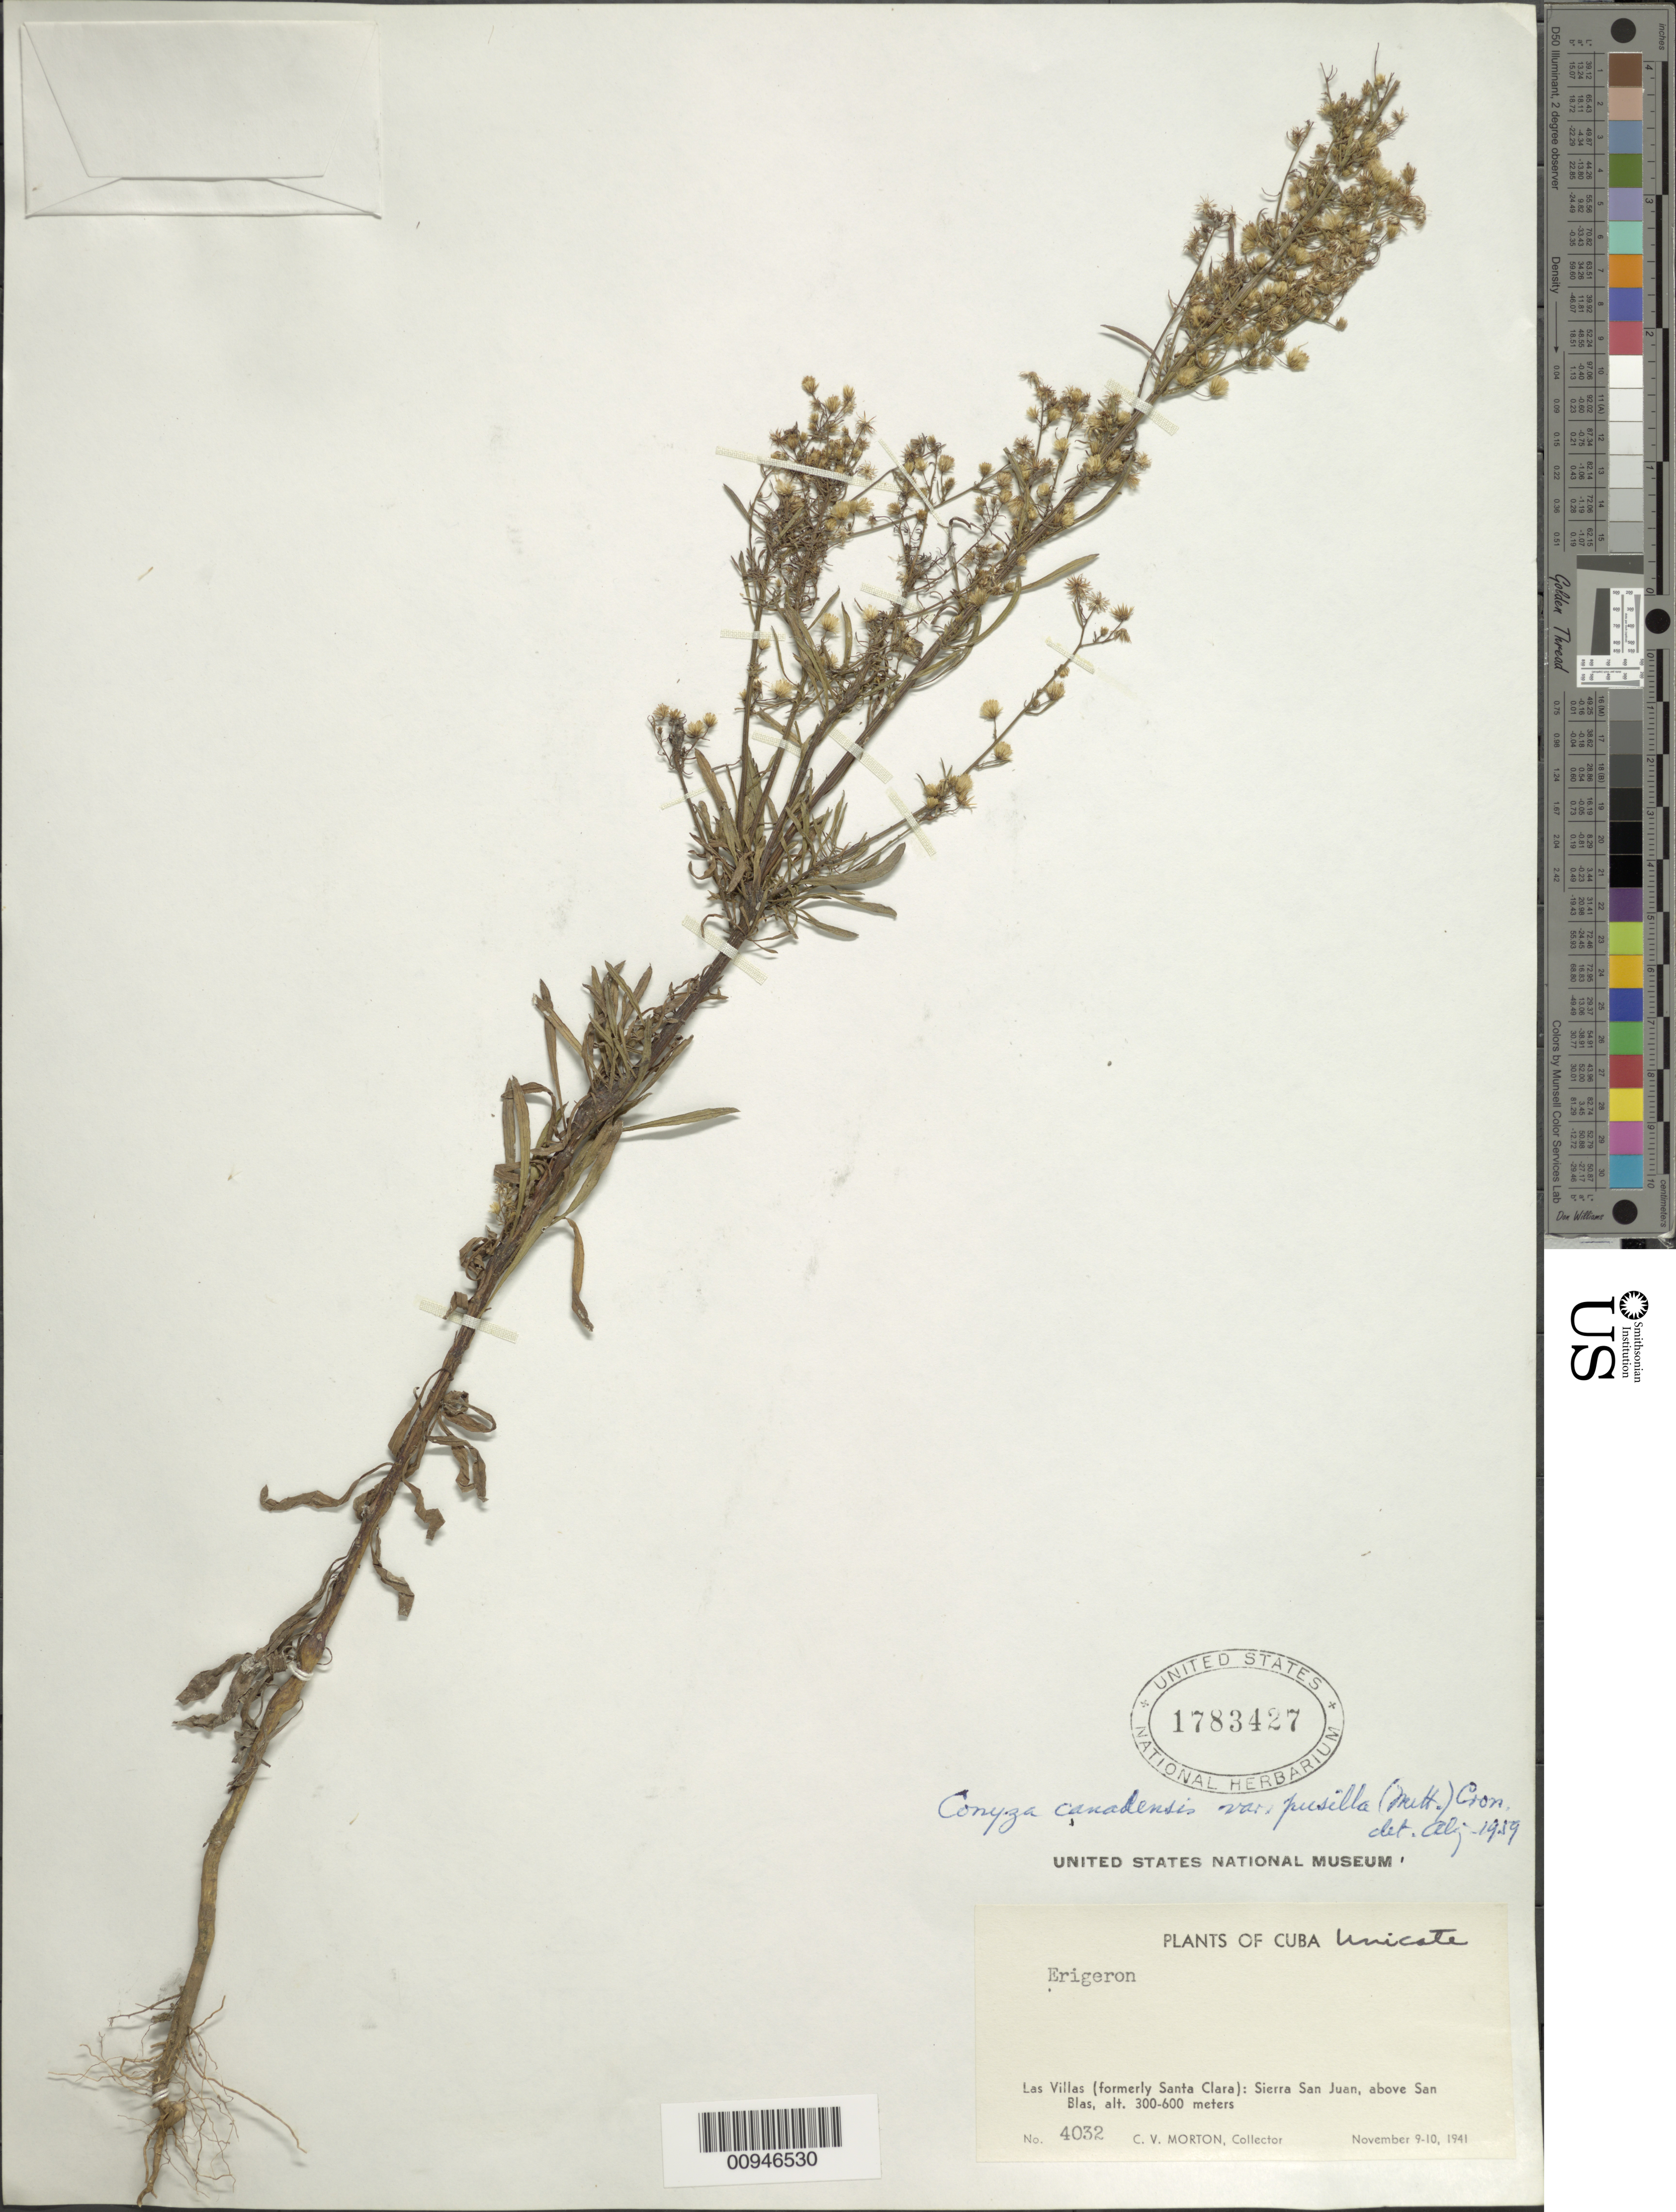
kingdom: Plantae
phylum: Tracheophyta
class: Magnoliopsida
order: Asterales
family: Asteraceae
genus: Conyza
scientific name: Conyza canadensis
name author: (L.) Cronq.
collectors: C. V. Morton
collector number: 4032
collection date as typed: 09 Nov 1941 to 10 Nov 1941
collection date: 1941-11-09/1941-11-10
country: Cuba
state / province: Las Villas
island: Cuba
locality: Sierra San Juan, above San Blas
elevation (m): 300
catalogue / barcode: US 1783427